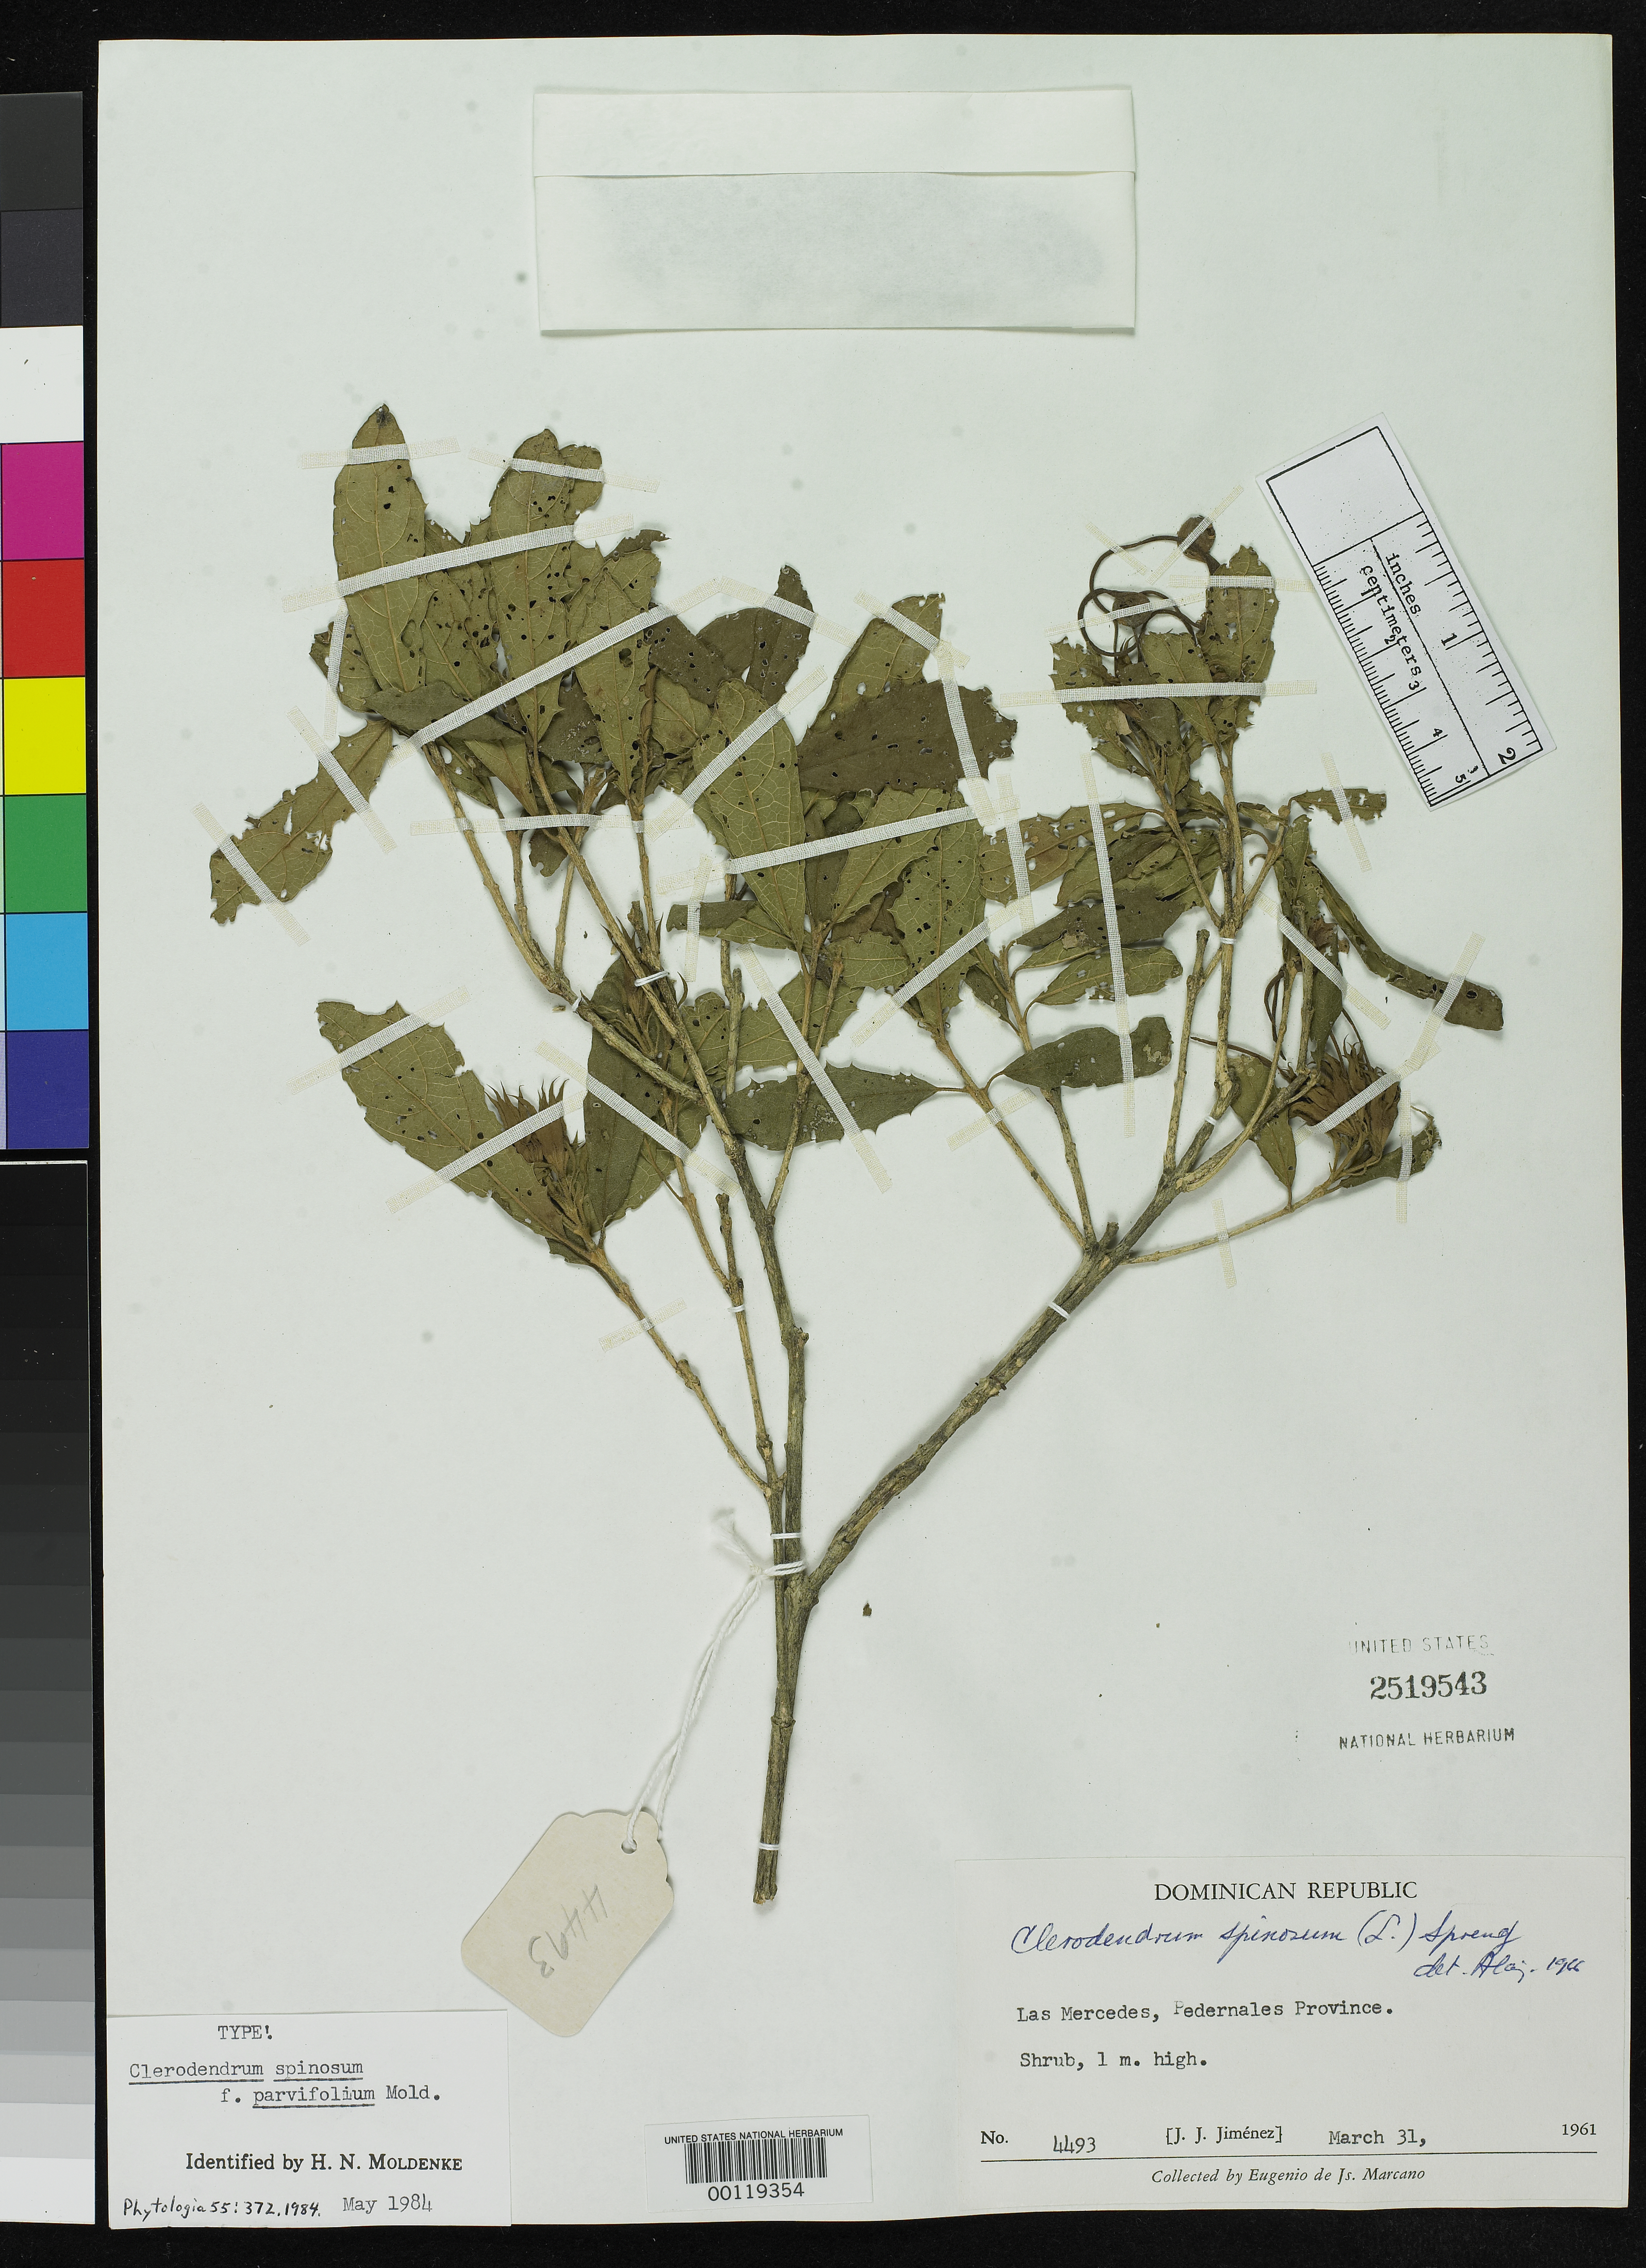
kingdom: Plantae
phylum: Tracheophyta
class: Magnoliopsida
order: Lamiales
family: Lamiaceae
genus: Clerodendrum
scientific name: Clerodendrum spinosum f. parvifolium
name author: Moldenke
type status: Holotype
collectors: J. J. Jiménez Almonte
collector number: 4493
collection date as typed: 31 Mar 1961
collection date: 1961-03-31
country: Dominican Republic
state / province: Pedernales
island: Hispaniola Island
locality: Las Mercedes.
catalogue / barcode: US 2519543